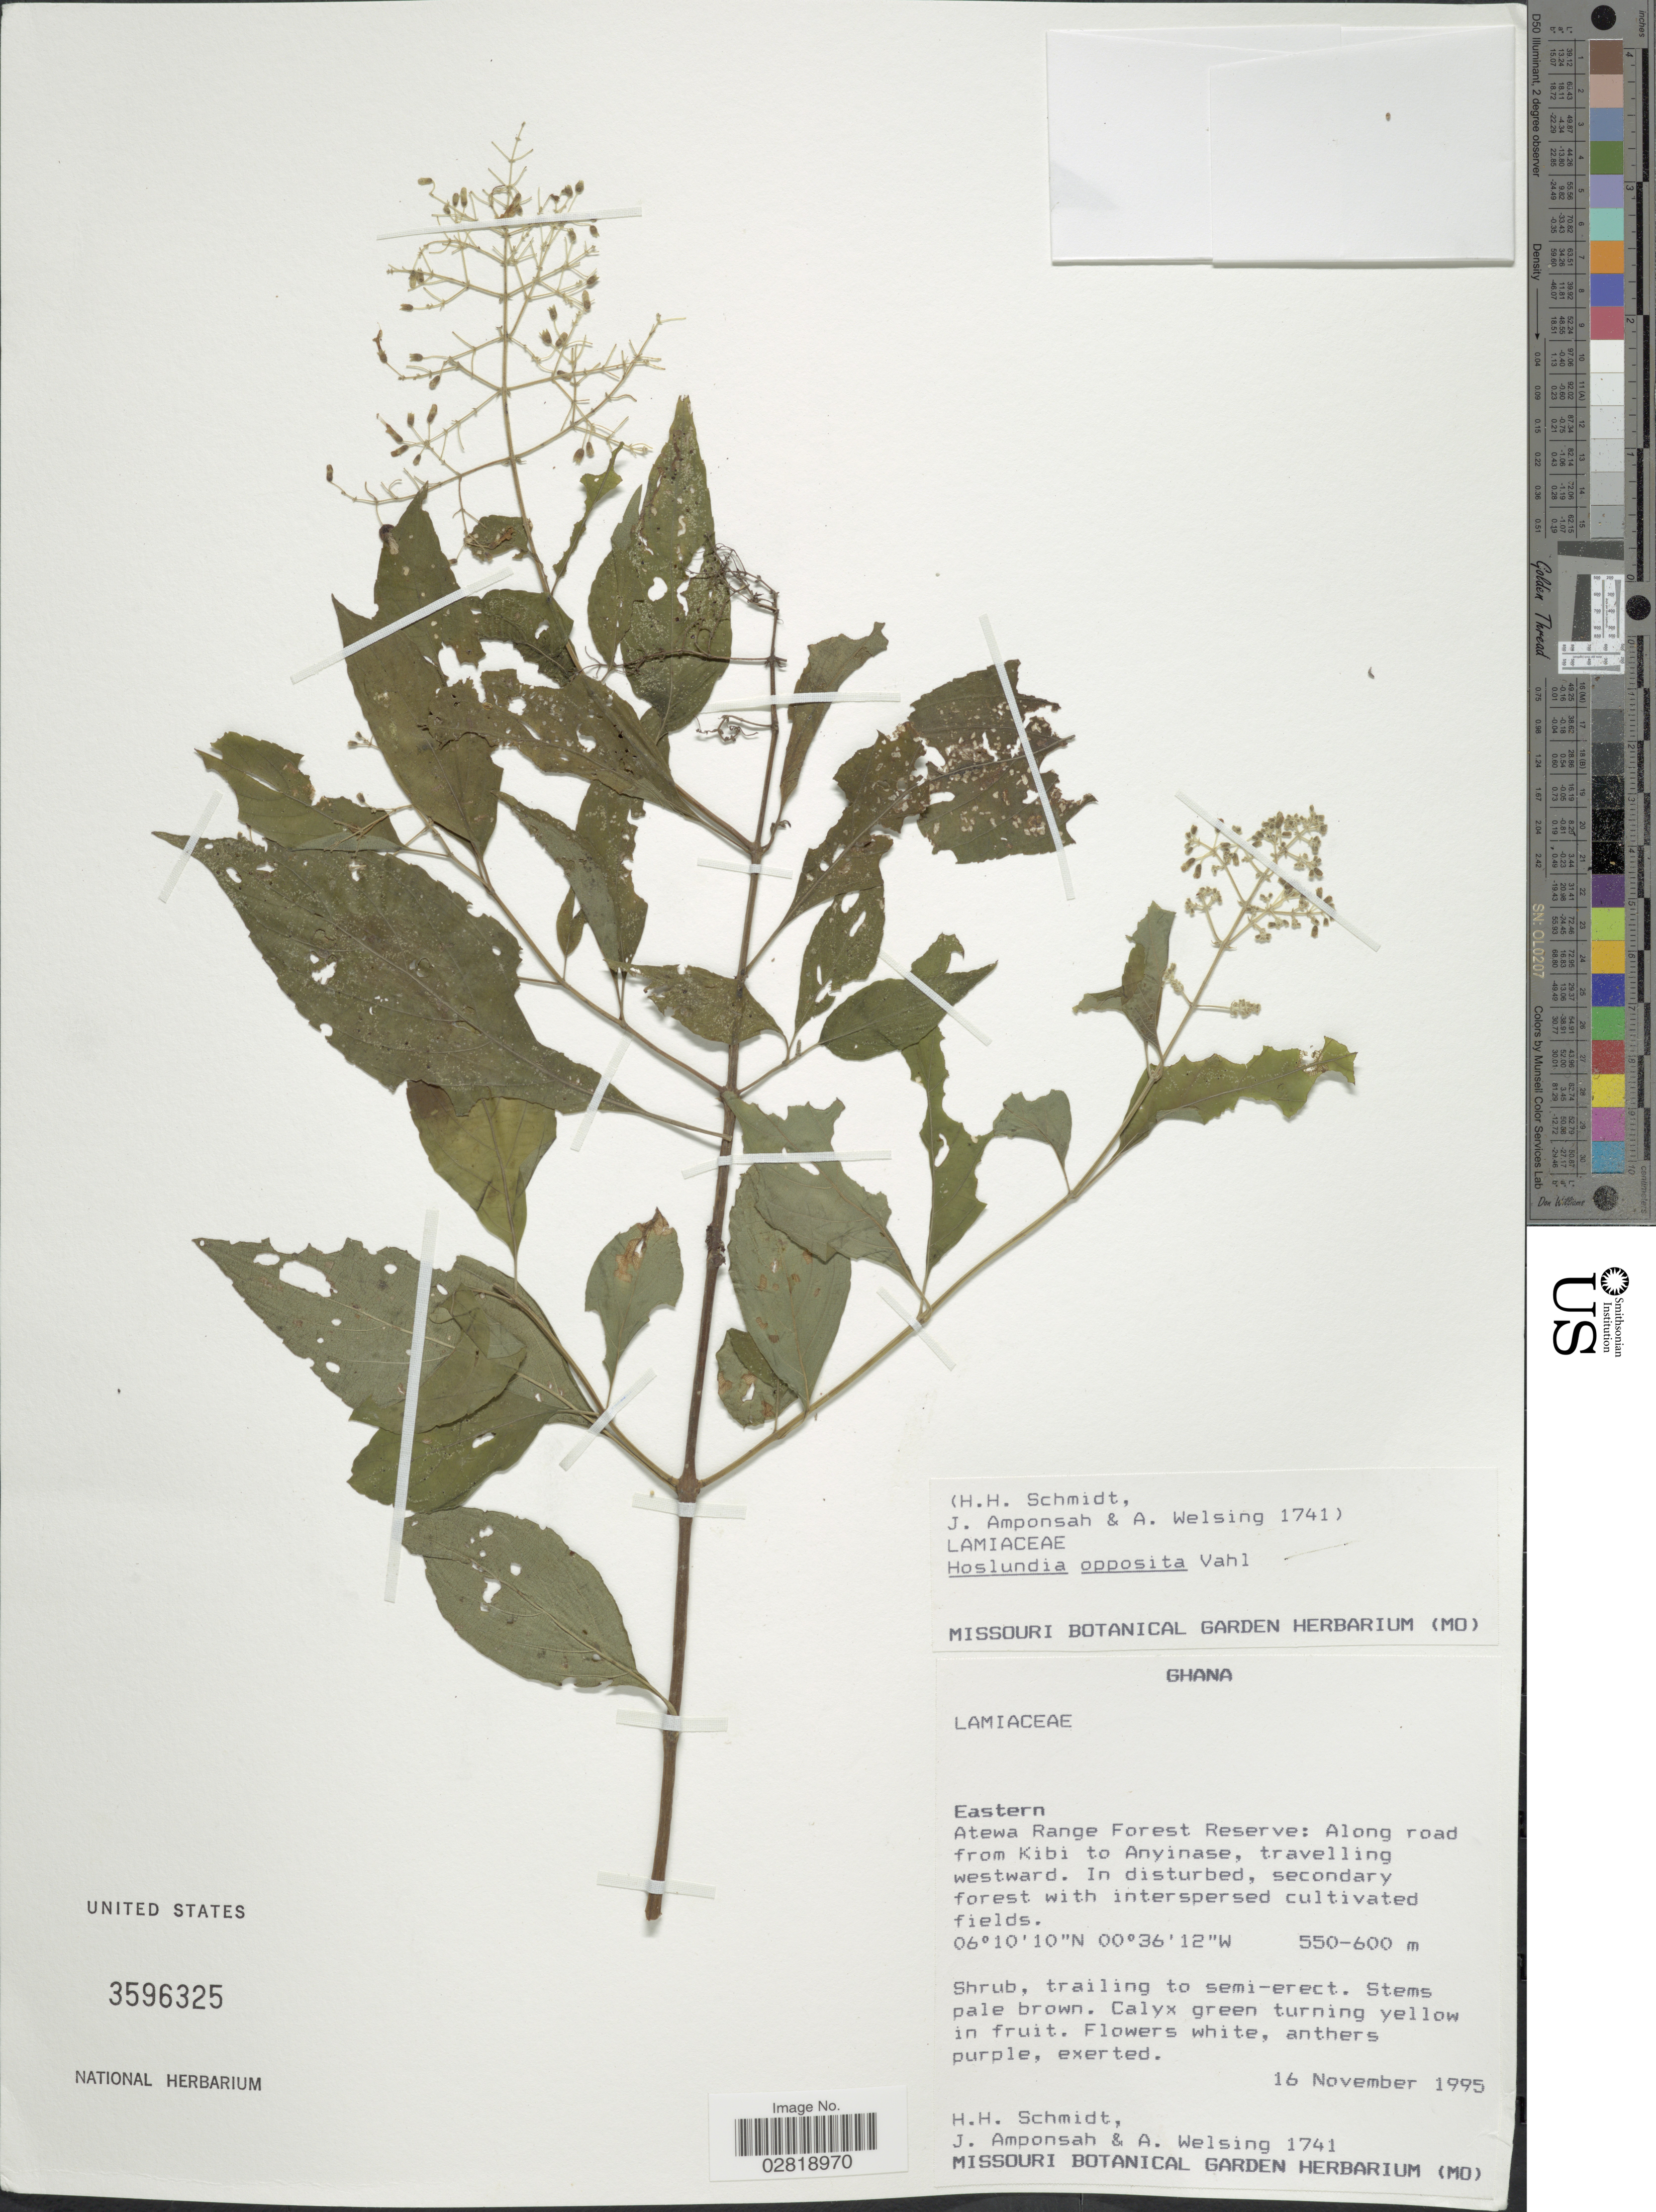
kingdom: Plantae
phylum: Tracheophyta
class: Magnoliopsida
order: Lamiales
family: Lamiaceae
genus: Hoslundia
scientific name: Hoslundia opposita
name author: Vahl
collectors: H. H. Schmidt, J. Amponsah & A. Welsing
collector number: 1741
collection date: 1995-11-16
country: Ghana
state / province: Eastern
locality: Atewa Range Forest Reserve: Along road from Kribi to Anyinase, travelling westward.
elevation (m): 550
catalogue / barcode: US 3596325